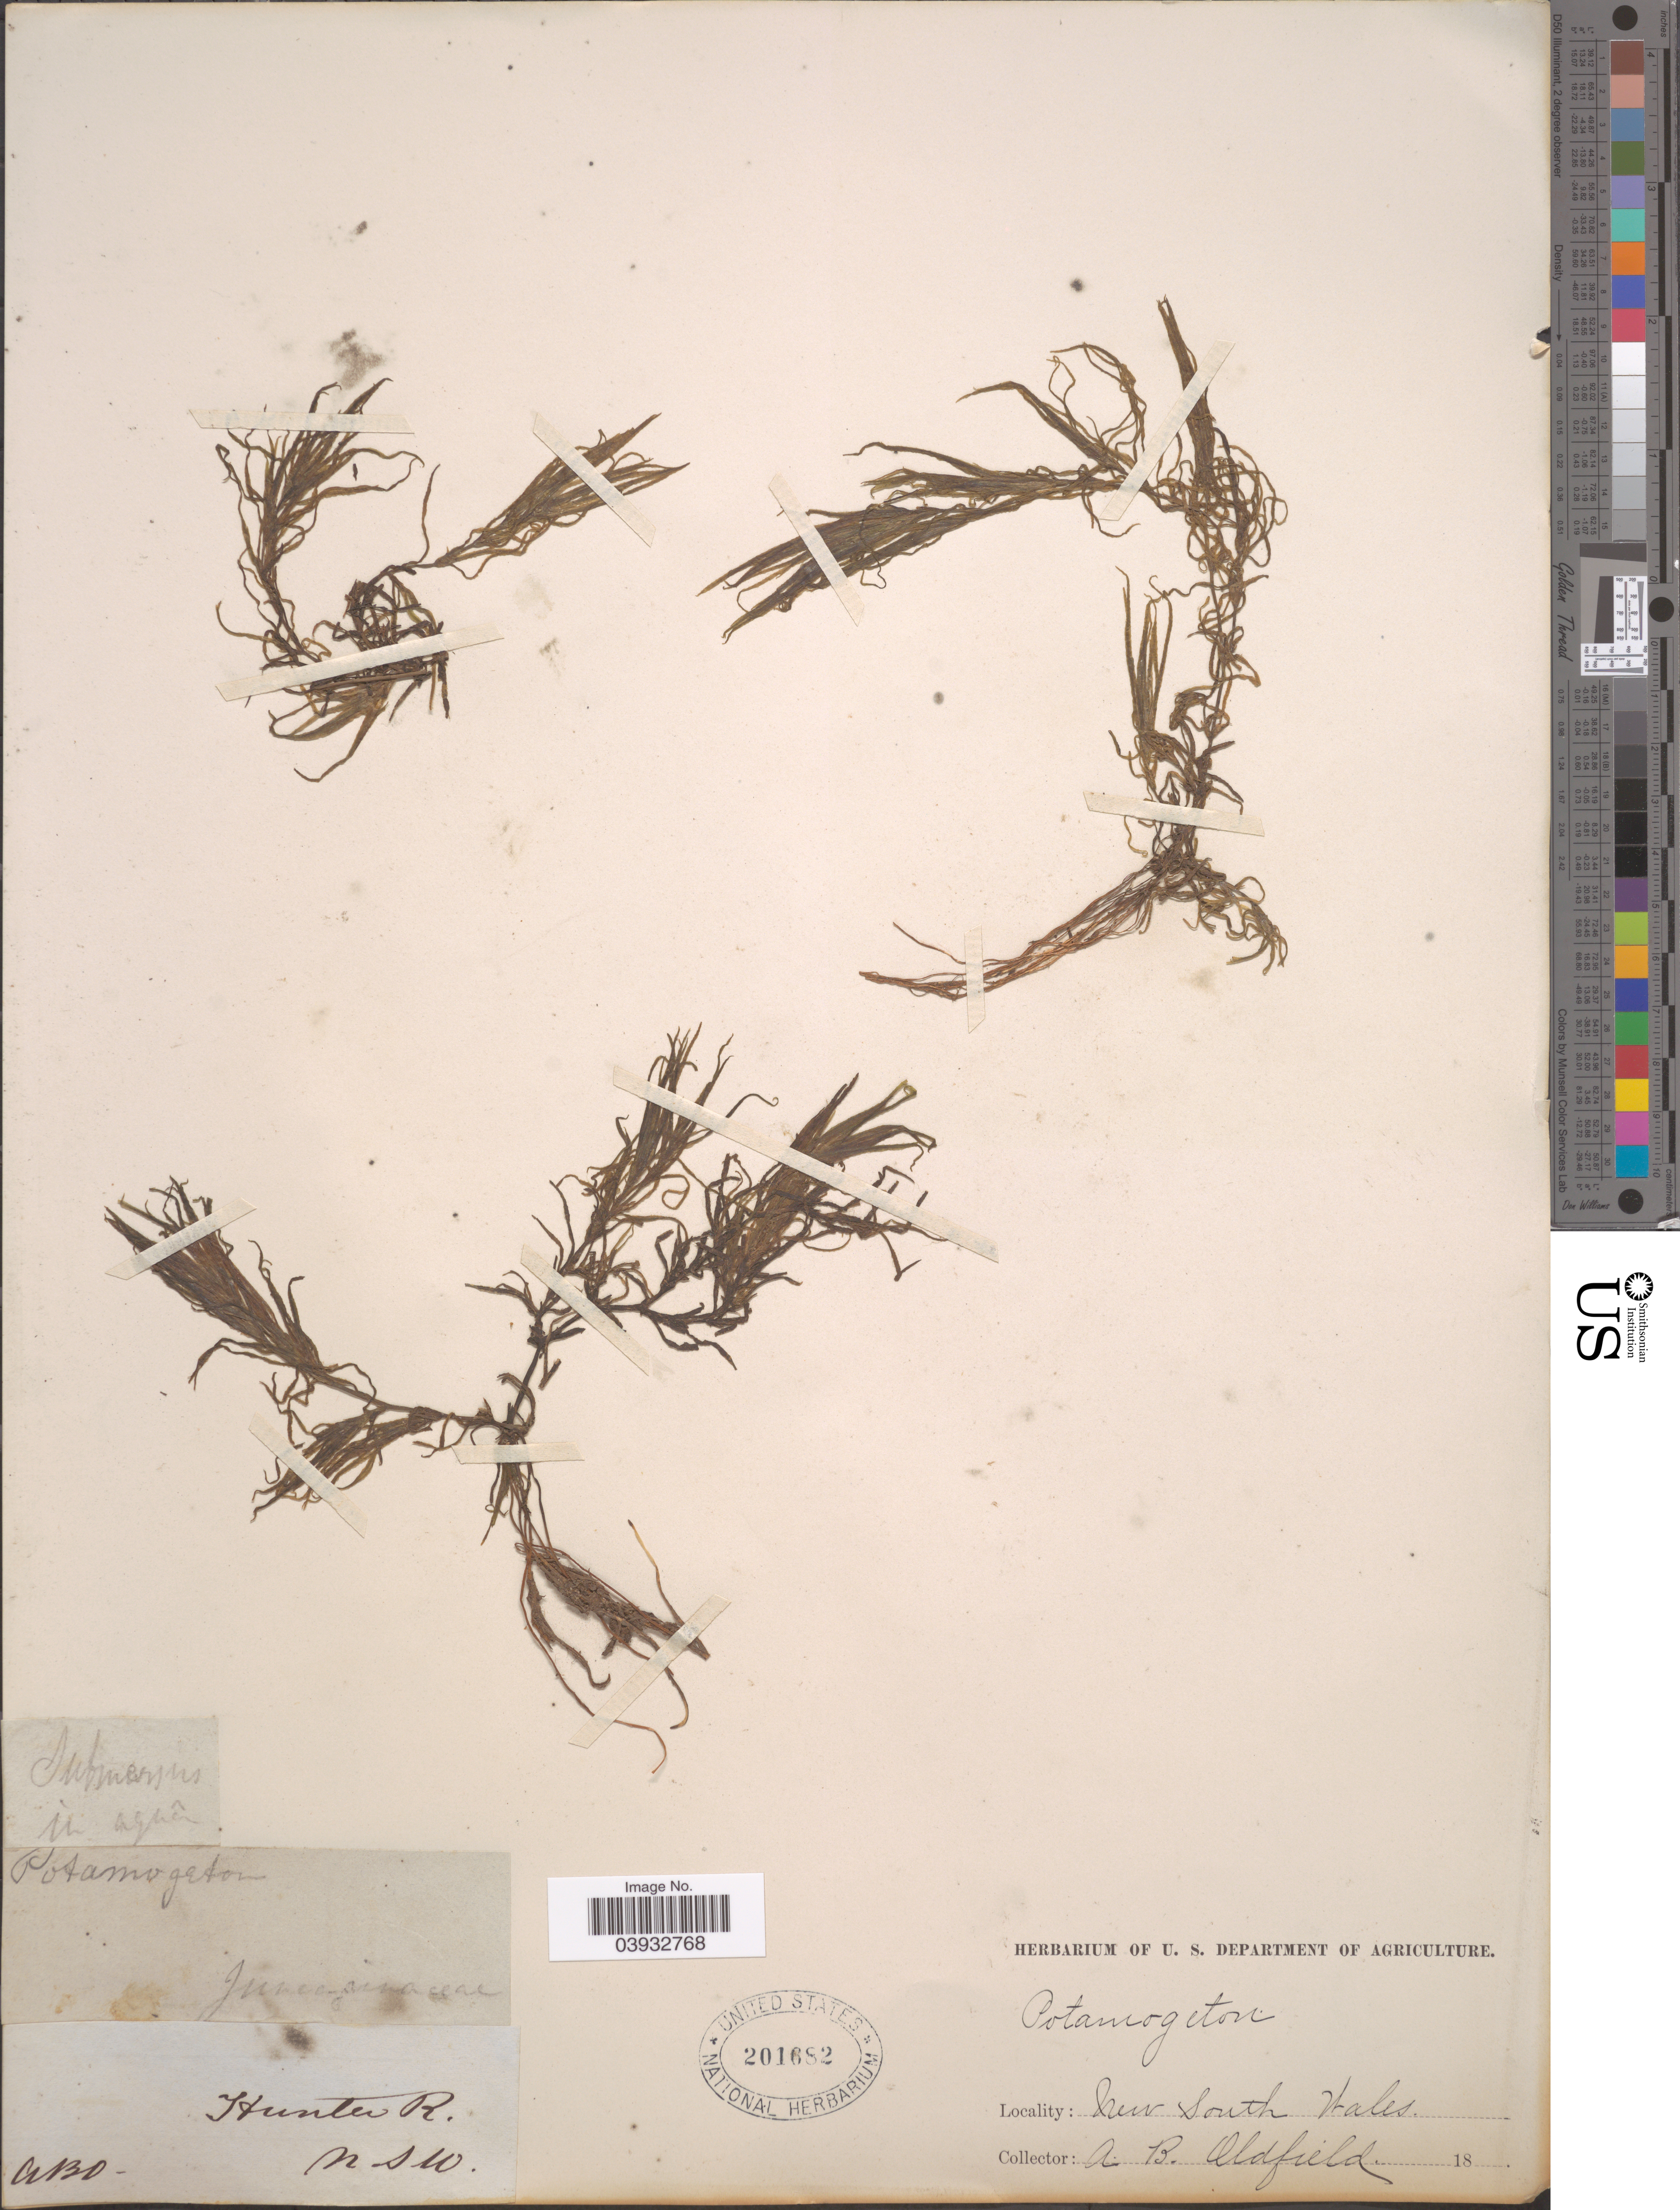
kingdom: Plantae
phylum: Tracheophyta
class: Liliopsida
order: Alismatales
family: Potamogetonaceae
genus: Potamogeton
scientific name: Potamogeton sp.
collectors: A. Oldfield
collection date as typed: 18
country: Australia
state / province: New South Wales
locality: Hunter R.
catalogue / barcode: US 201682